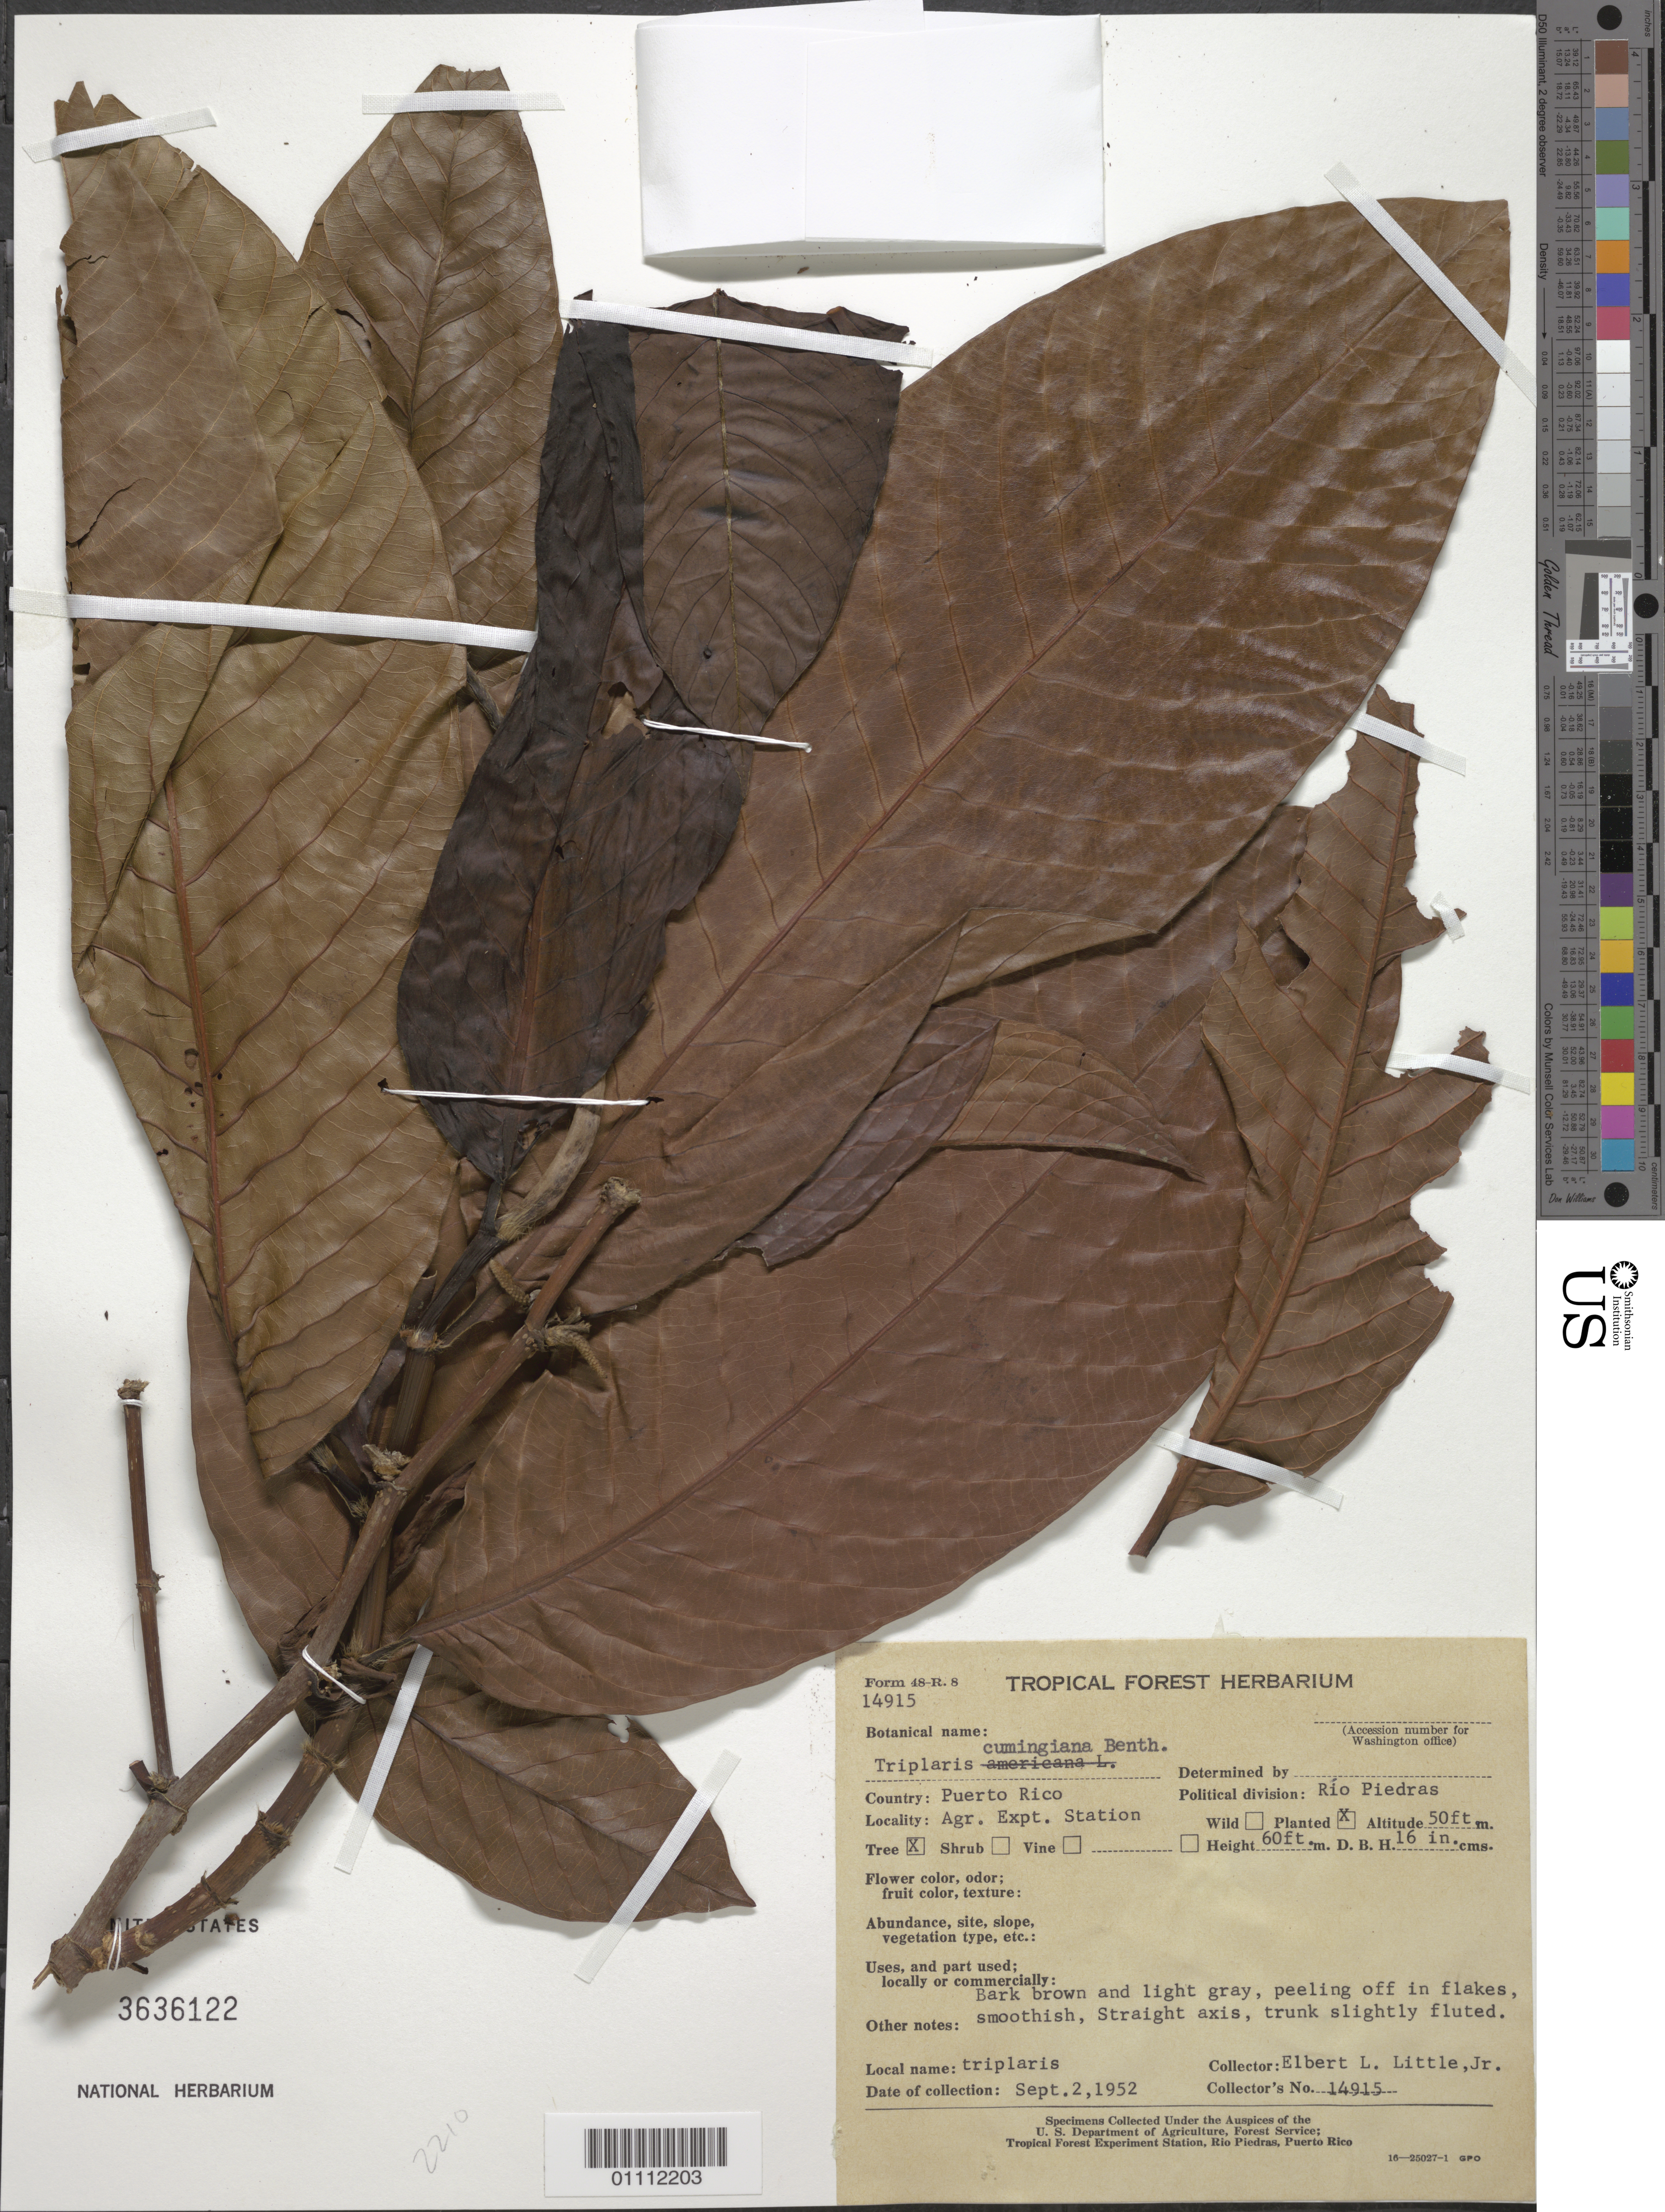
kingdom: Plantae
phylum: Tracheophyta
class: Magnoliopsida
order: Caryophyllales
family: Polygonaceae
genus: Triplaris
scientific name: Triplaris cumingiana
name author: Fisch. & C.A. Mey. ex C.A. Mey.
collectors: E. L. Little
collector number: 14915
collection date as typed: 02 Sep 1952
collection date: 1952-09-02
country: Puerto Rico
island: Puerto Rico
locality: Río Piedras, Agr. Expt. Station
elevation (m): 15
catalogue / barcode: US 3636122